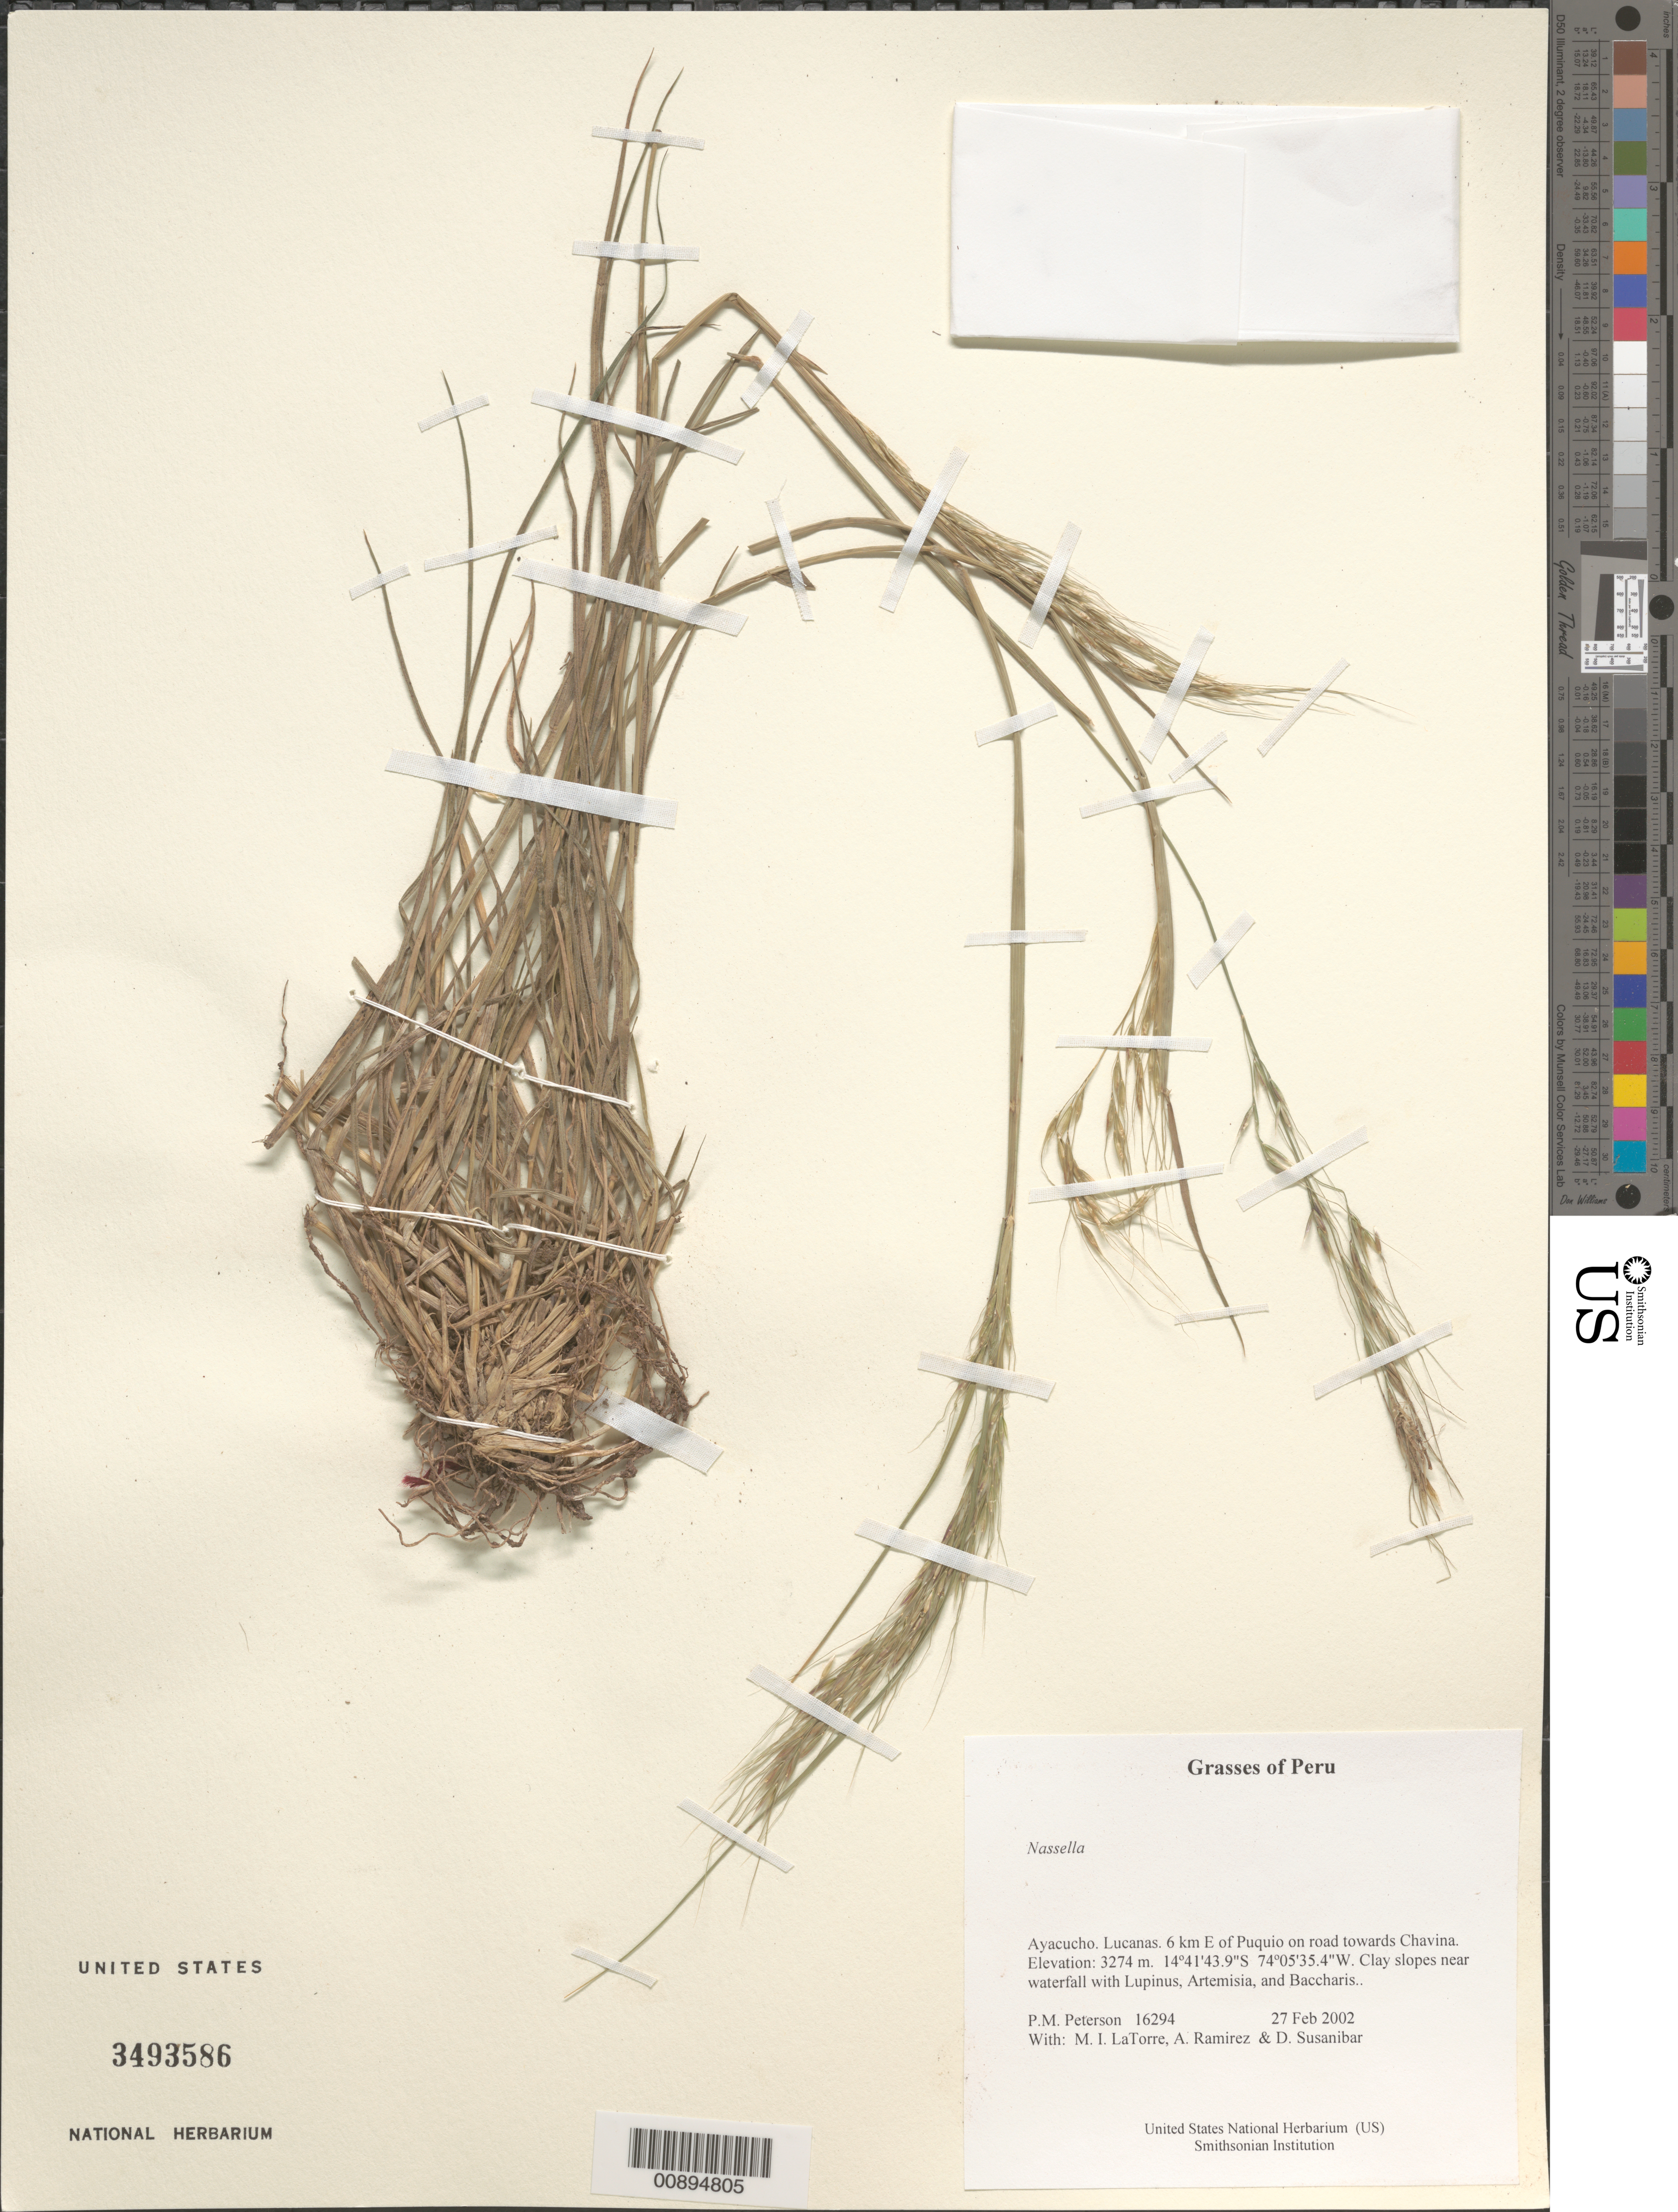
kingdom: Plantae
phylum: Tracheophyta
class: Liliopsida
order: Poales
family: Poaceae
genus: Nassella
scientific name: Nassella sp.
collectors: P. M. Peterson, M. I. La Torre, A. Ramírez & D. Susanibar Cruz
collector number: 16294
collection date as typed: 27 Feb 2002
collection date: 2002-02-27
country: Peru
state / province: Ayacucho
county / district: Lucanas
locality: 6 km E of Puquio on road towards Chavina.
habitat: Clay slopes near waterfall with ~Lupinus, Artemisia, and Baccharis.~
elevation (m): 3274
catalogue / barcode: US 3493586